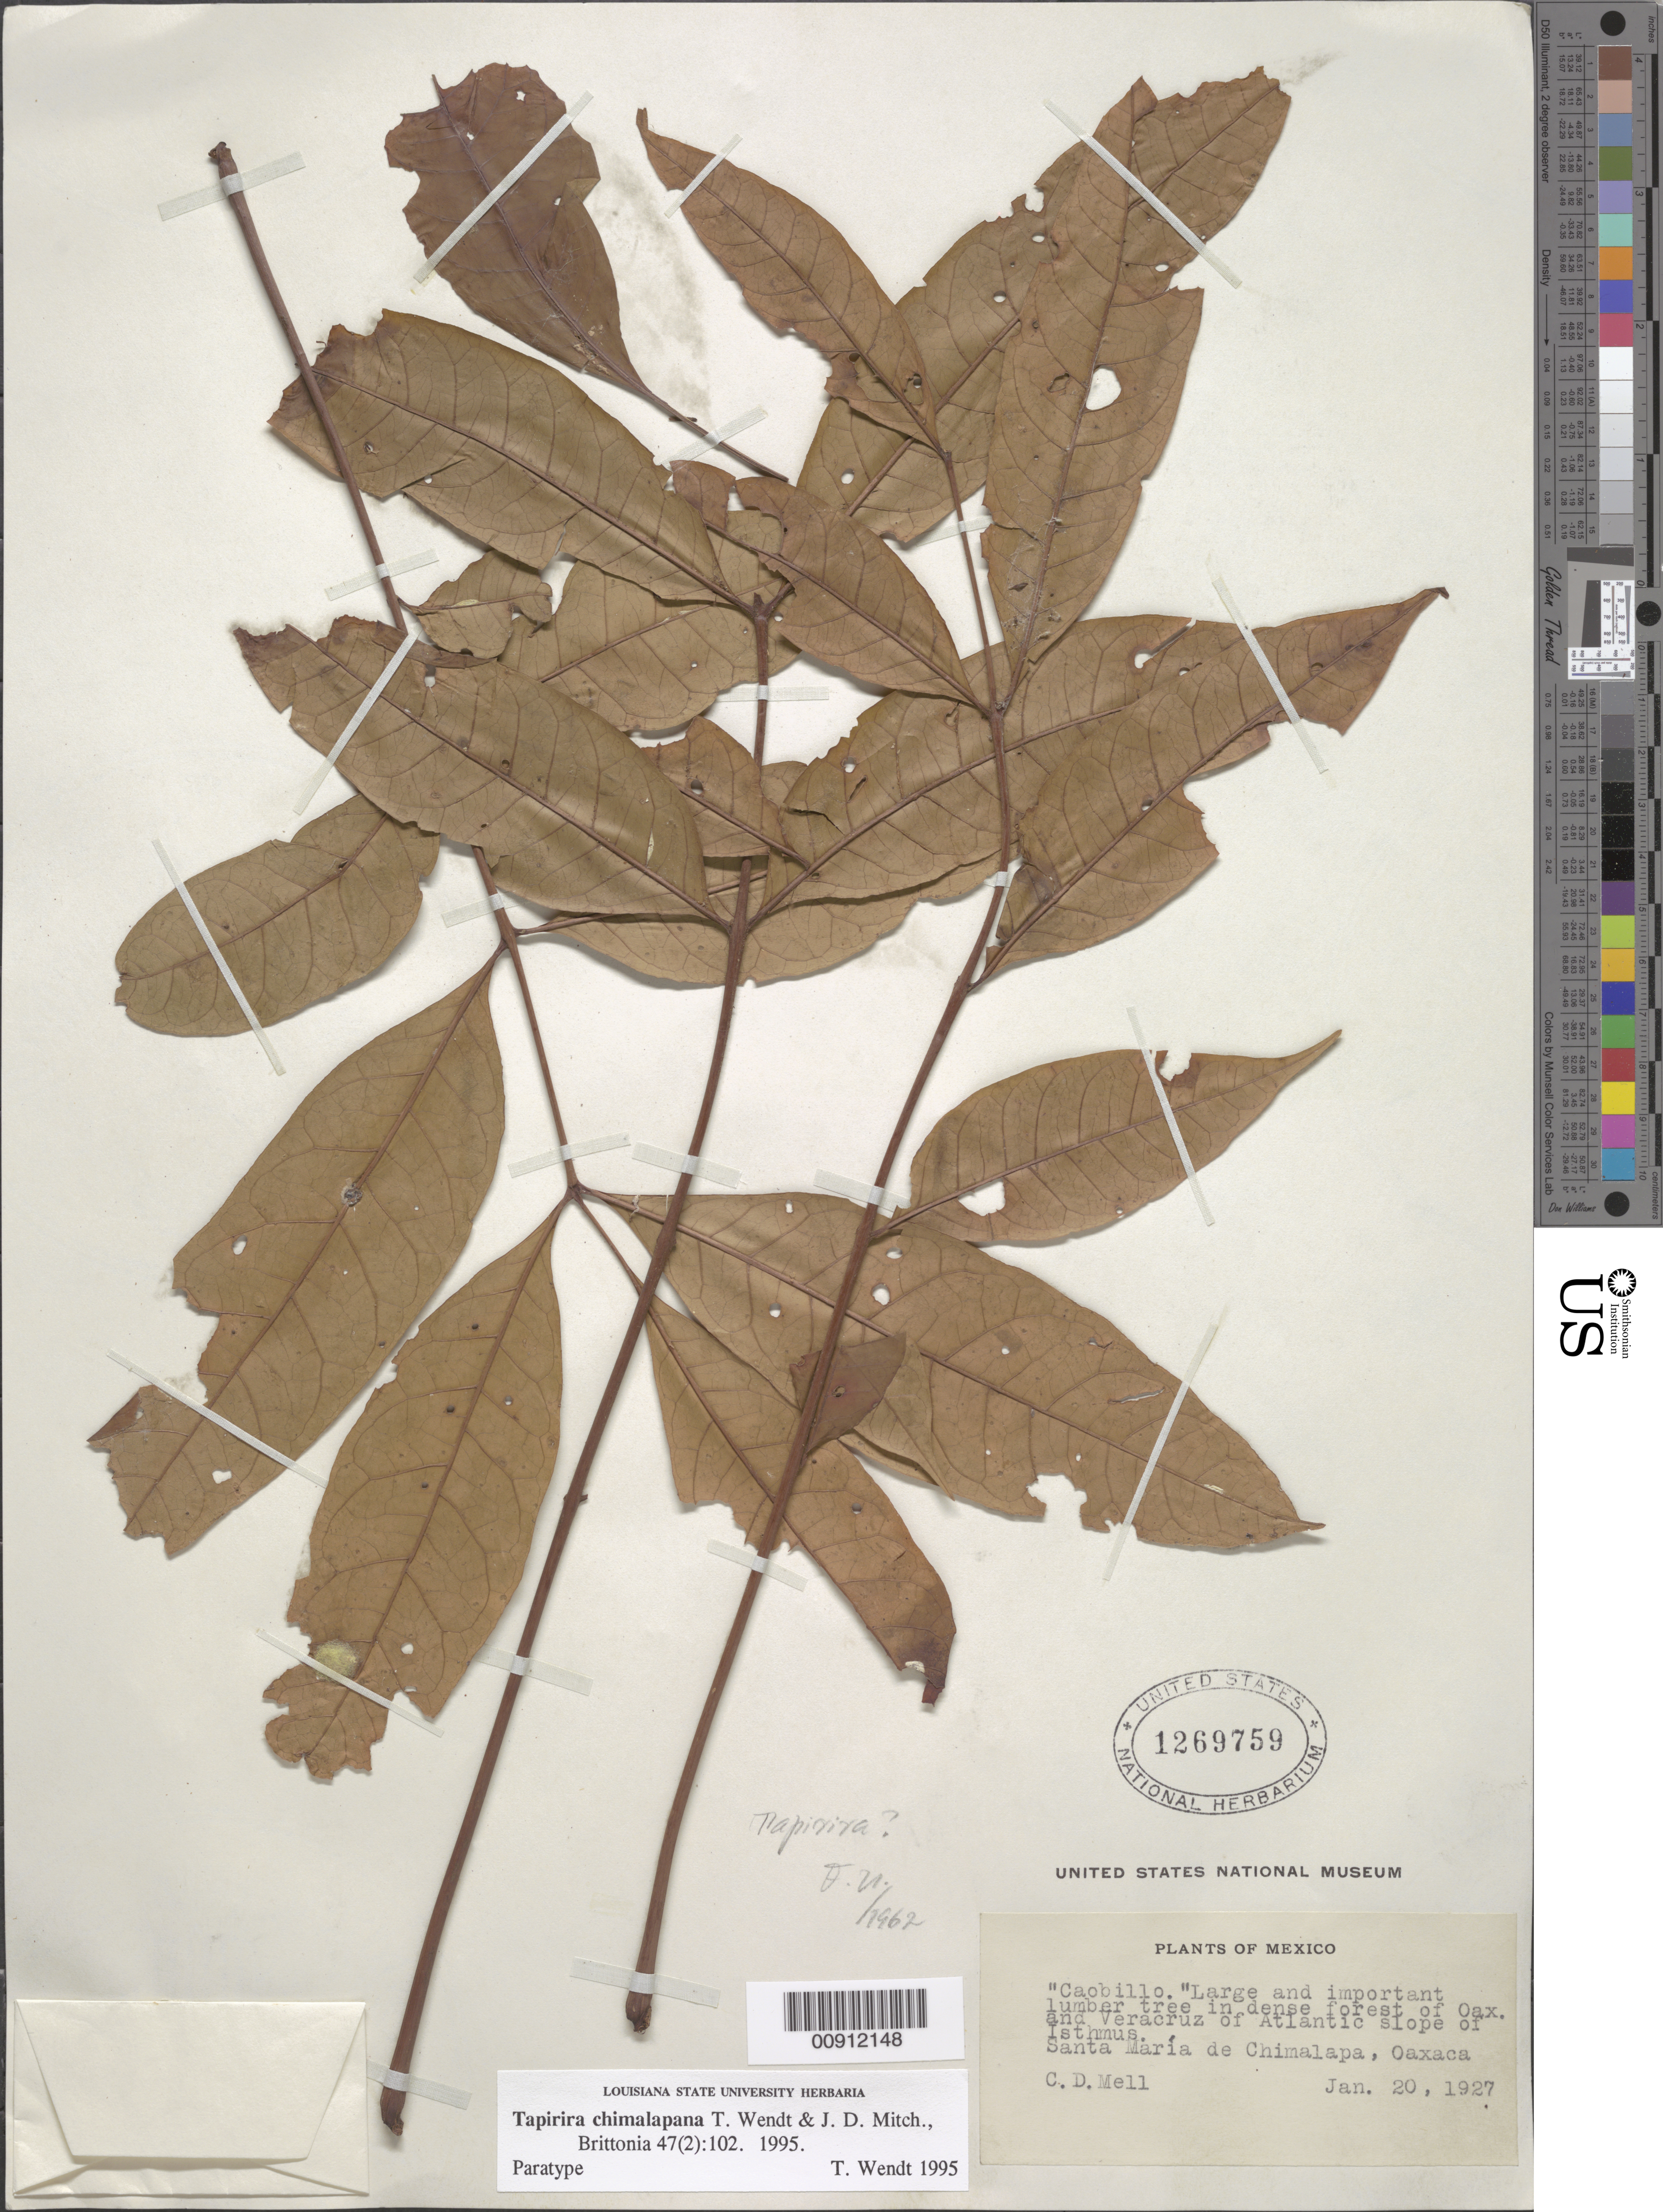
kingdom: Plantae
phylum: Tracheophyta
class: Magnoliopsida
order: Sapindales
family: Anacardiaceae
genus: Tapirira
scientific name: Tapirira chimalapana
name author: T. Wendt & J.D. Mitch.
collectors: M. Martinez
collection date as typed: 20 Jan 1927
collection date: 1927-01-20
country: Mexico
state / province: Oaxaca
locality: Santa María de Chimalapa, Oaxaca.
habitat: In dense forest.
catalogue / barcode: US 1269759